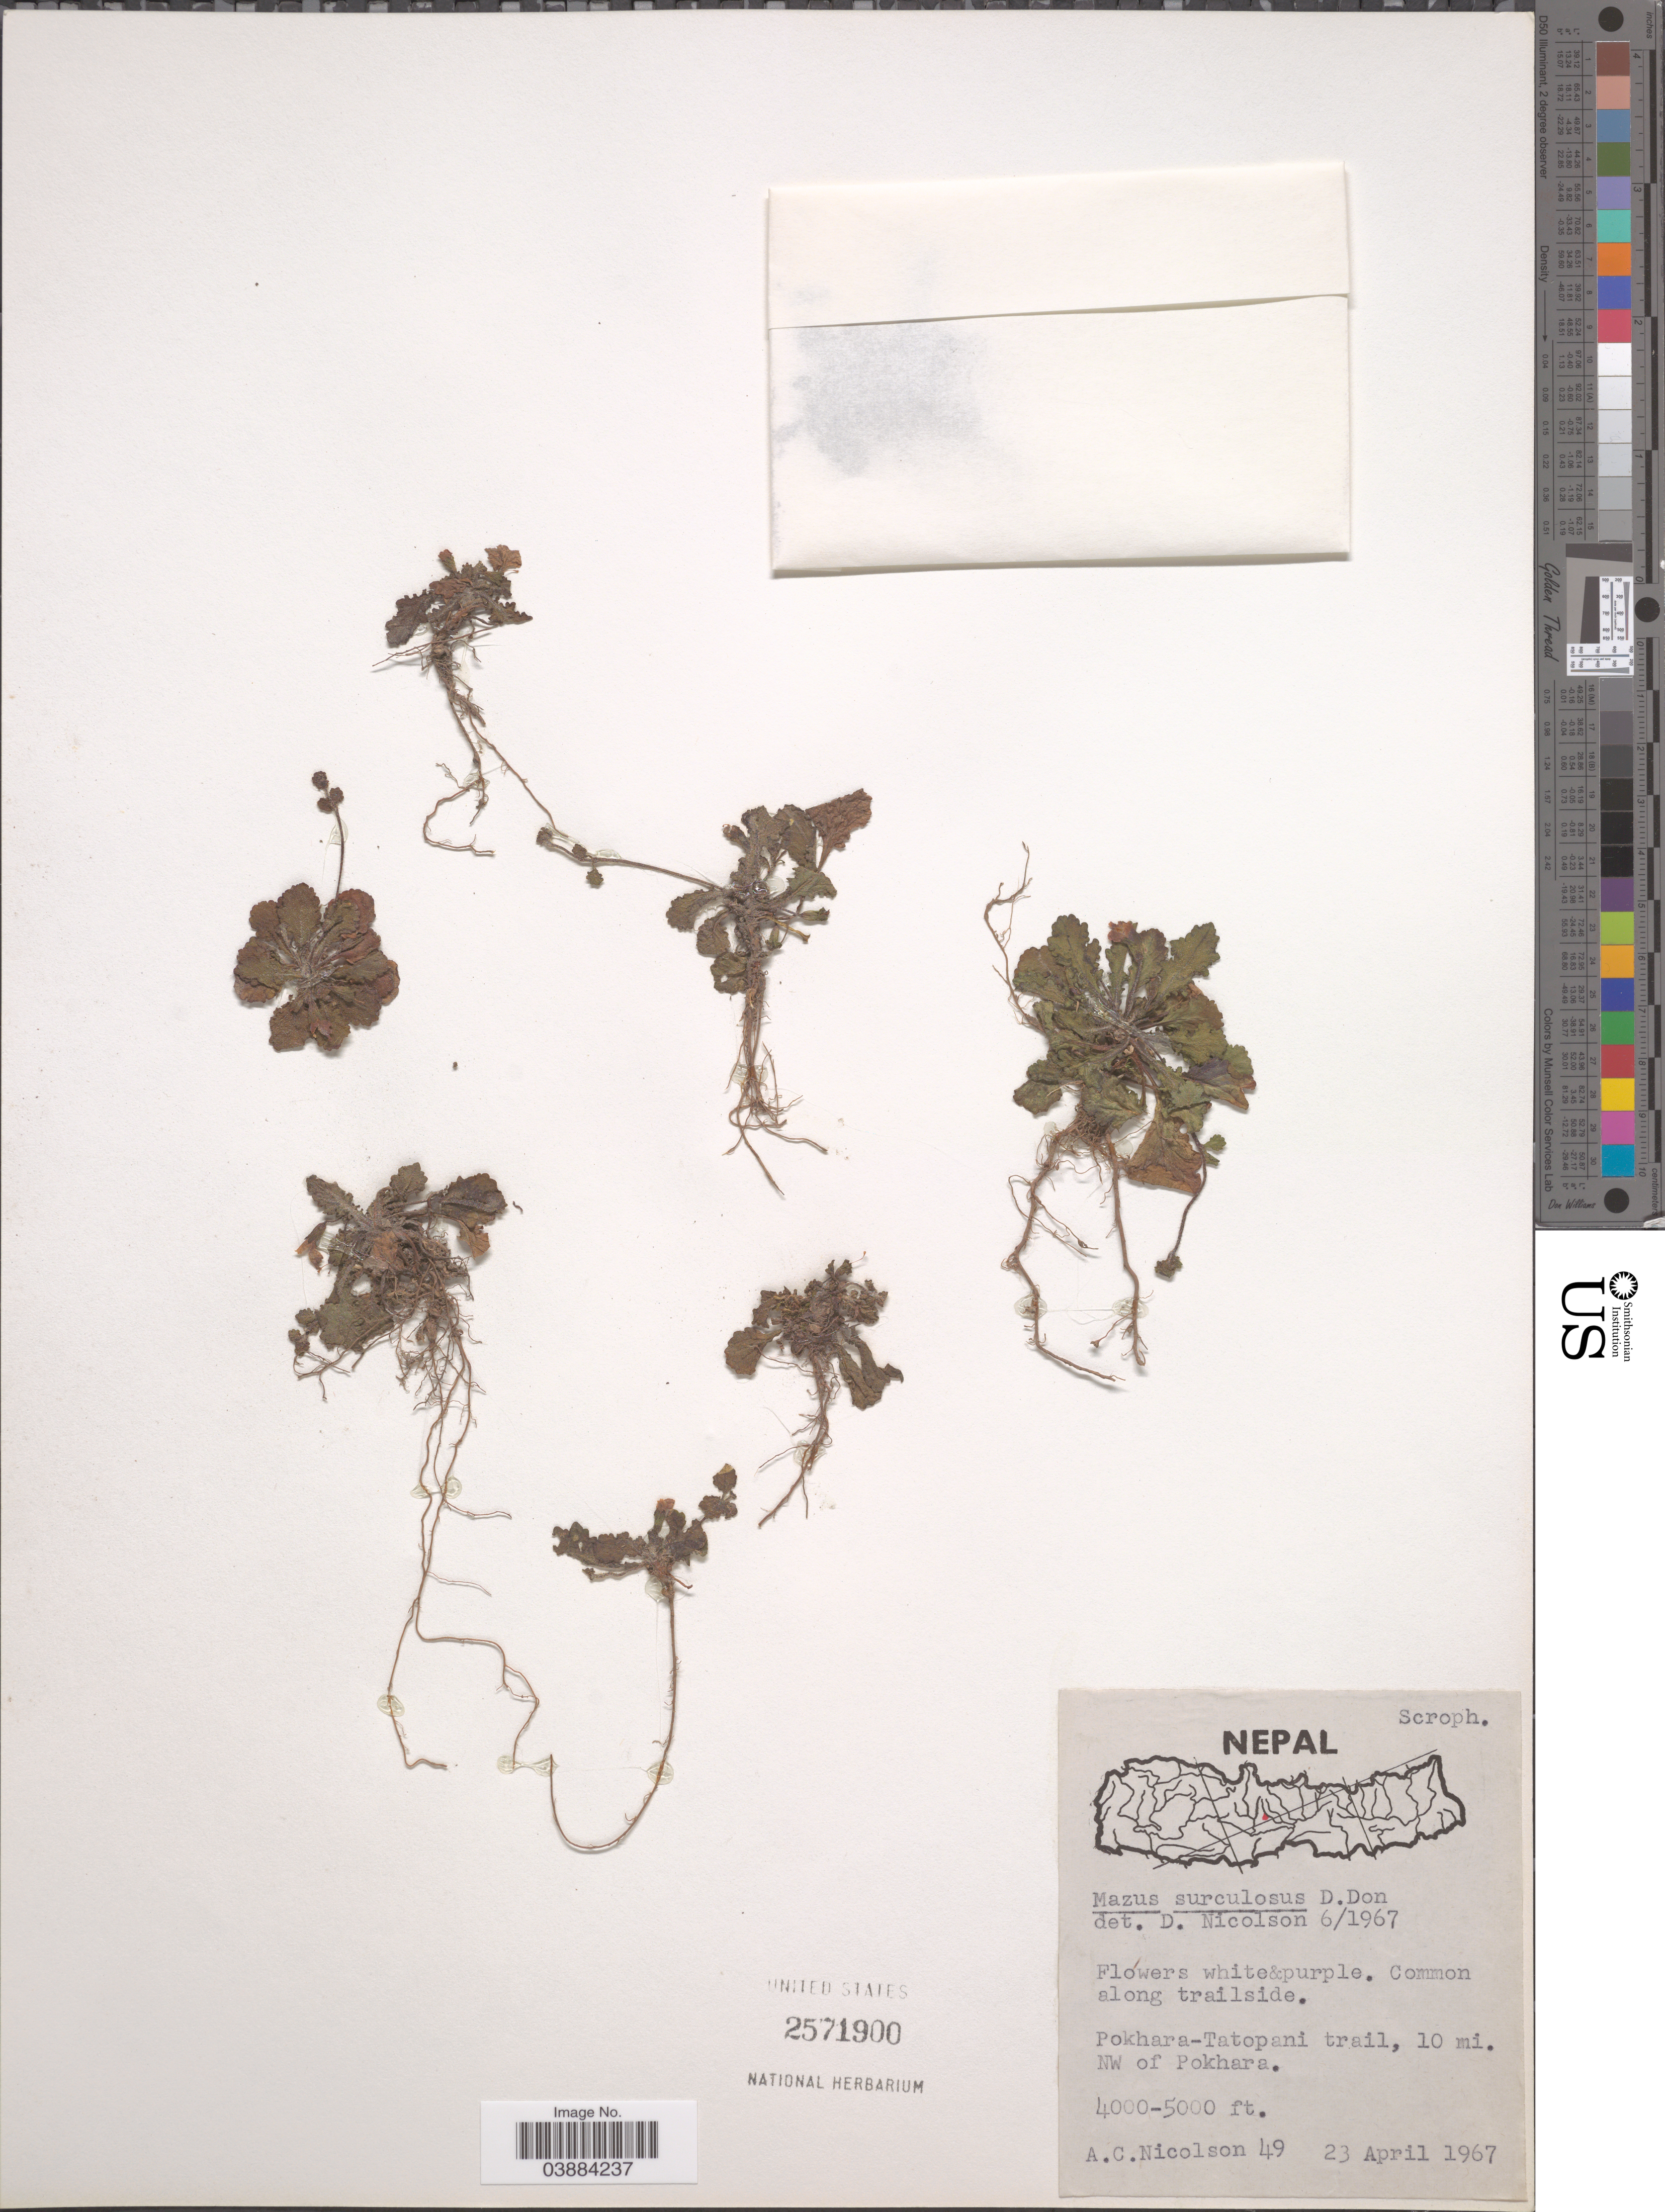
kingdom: Plantae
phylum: Tracheophyta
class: Magnoliopsida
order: Lamiales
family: Mazaceae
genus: Mazus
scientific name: Mazus surculosus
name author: D. Don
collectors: A. C. Nicolson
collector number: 49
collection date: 1967-04-23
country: Nepal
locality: Pokhara-Tatopani trail, 10 mi. NW of Pokhara.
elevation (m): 1219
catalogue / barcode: US 2571900